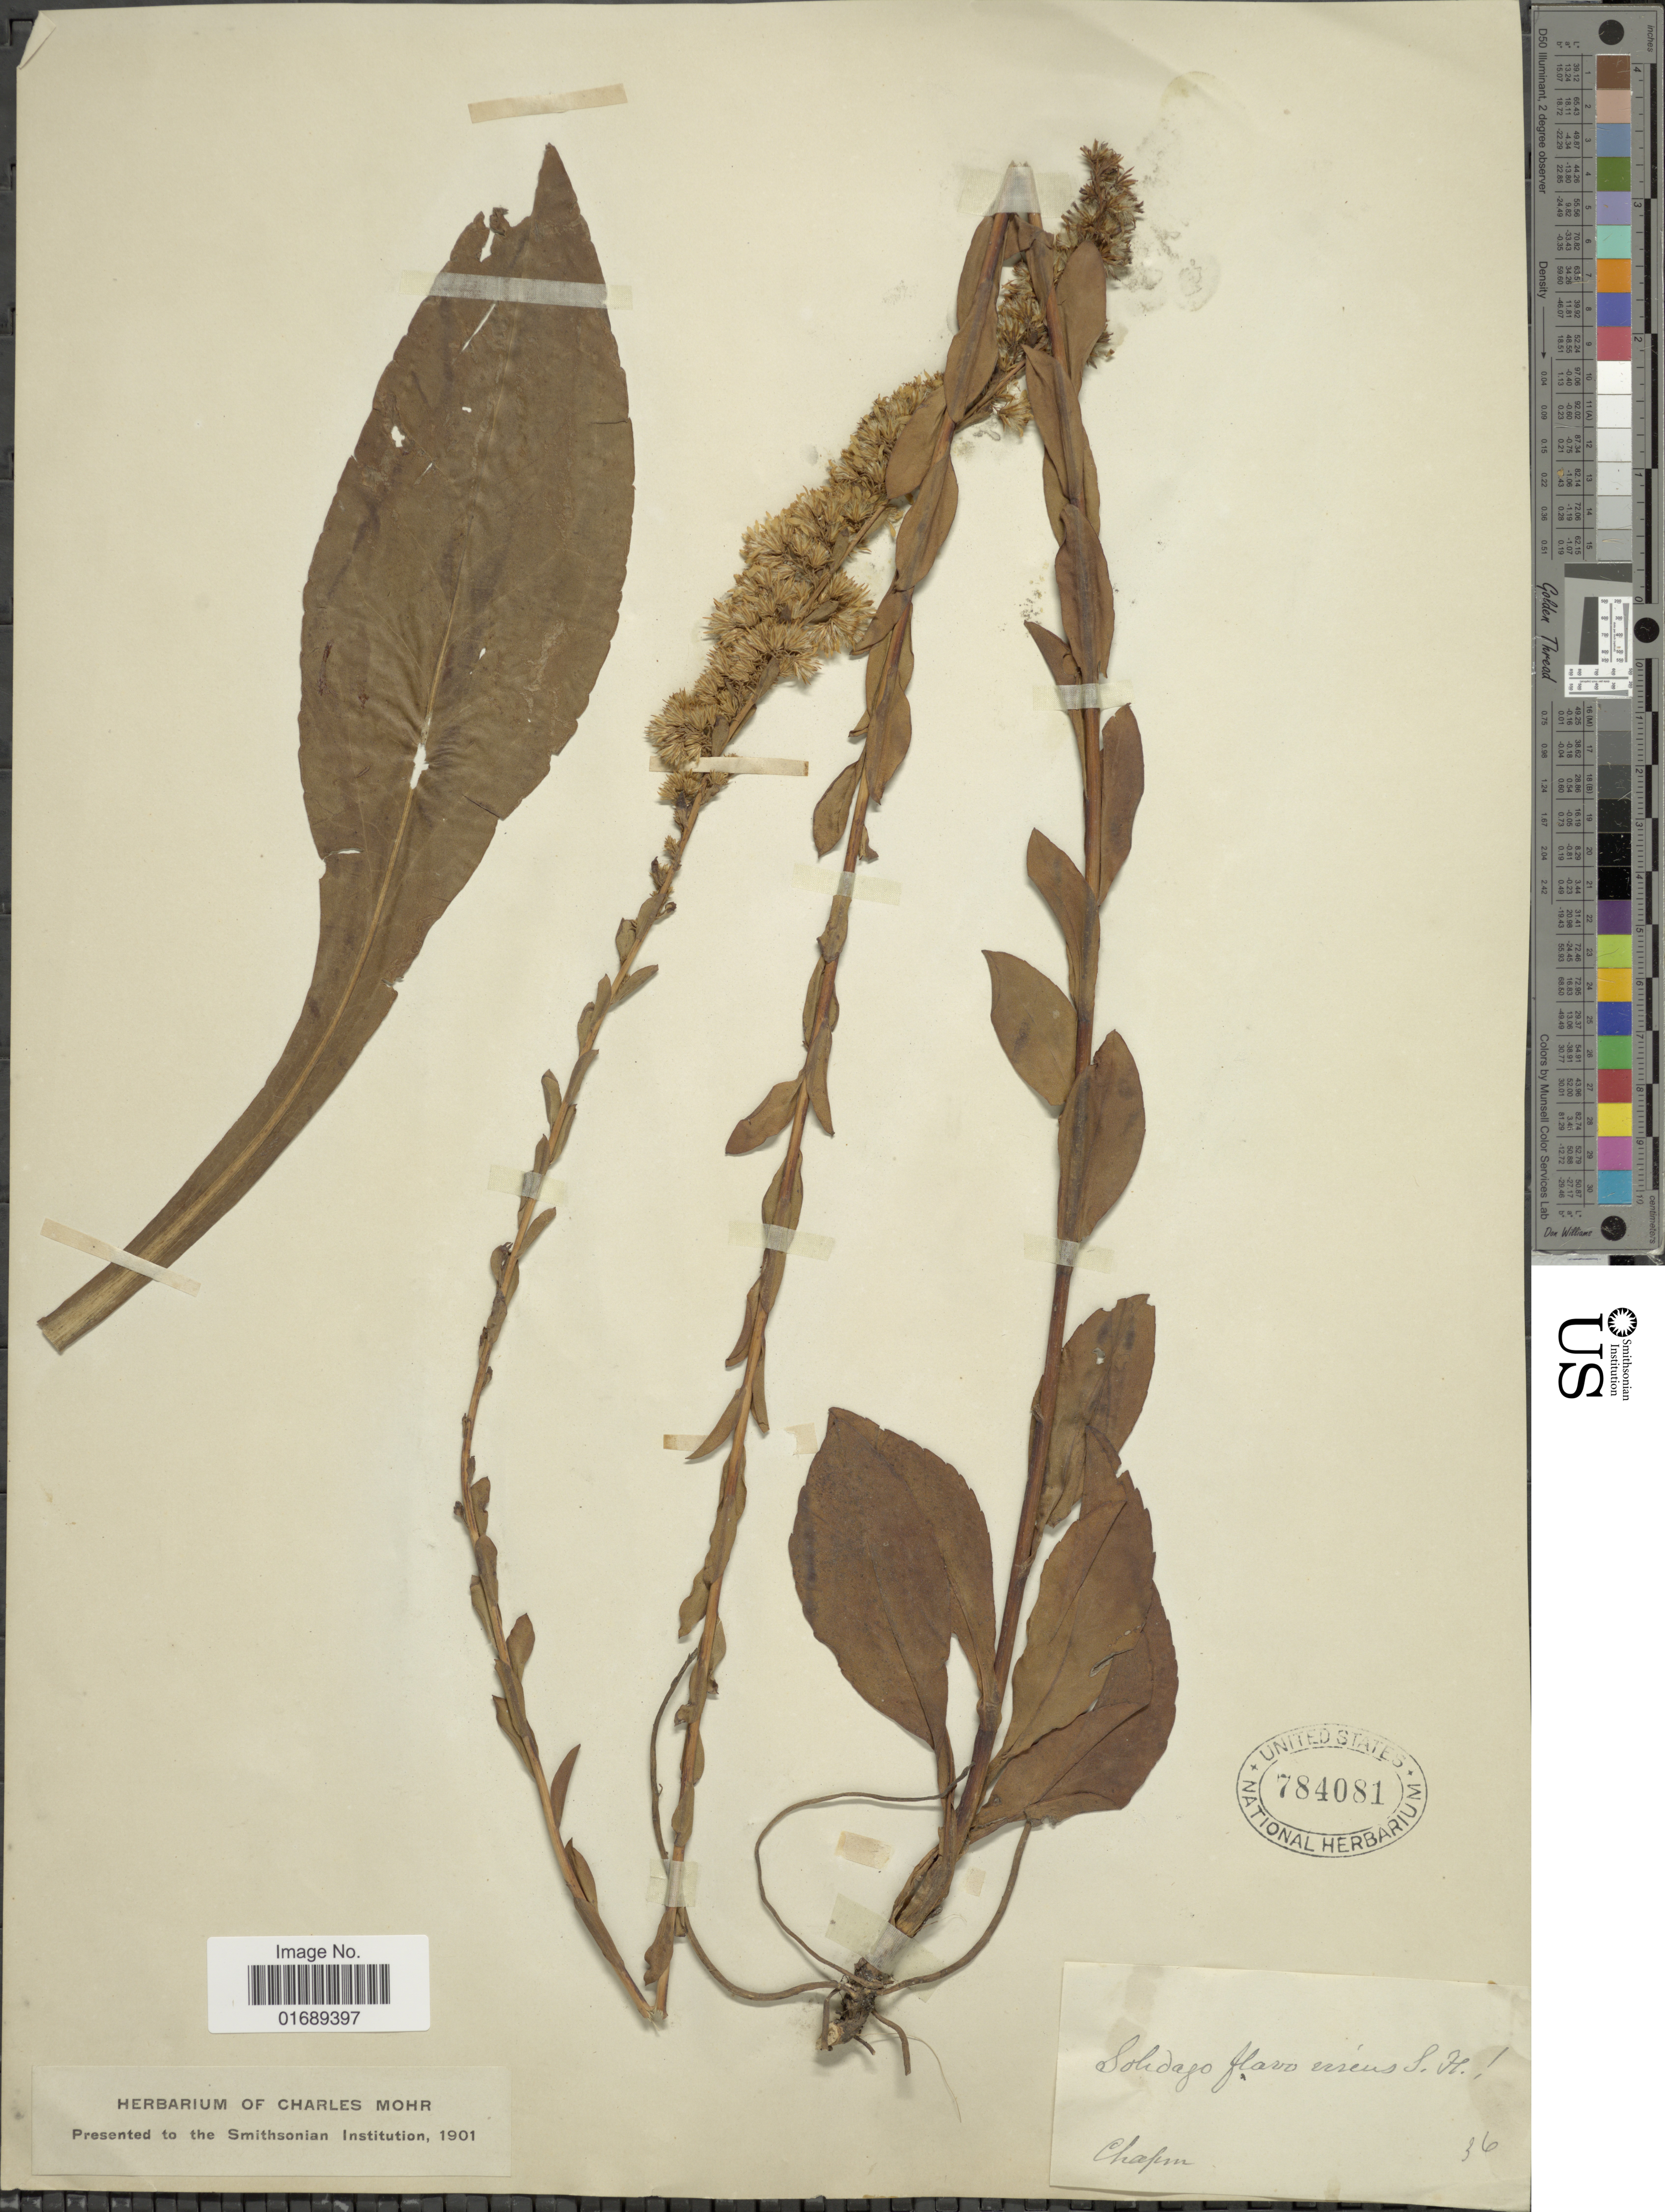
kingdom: Plantae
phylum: Tracheophyta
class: Magnoliopsida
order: Asterales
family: Asteraceae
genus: Solidago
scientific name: Solidago patula var. strictula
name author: Torr. & A. Gray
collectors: A. Chapman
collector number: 36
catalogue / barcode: US 784081